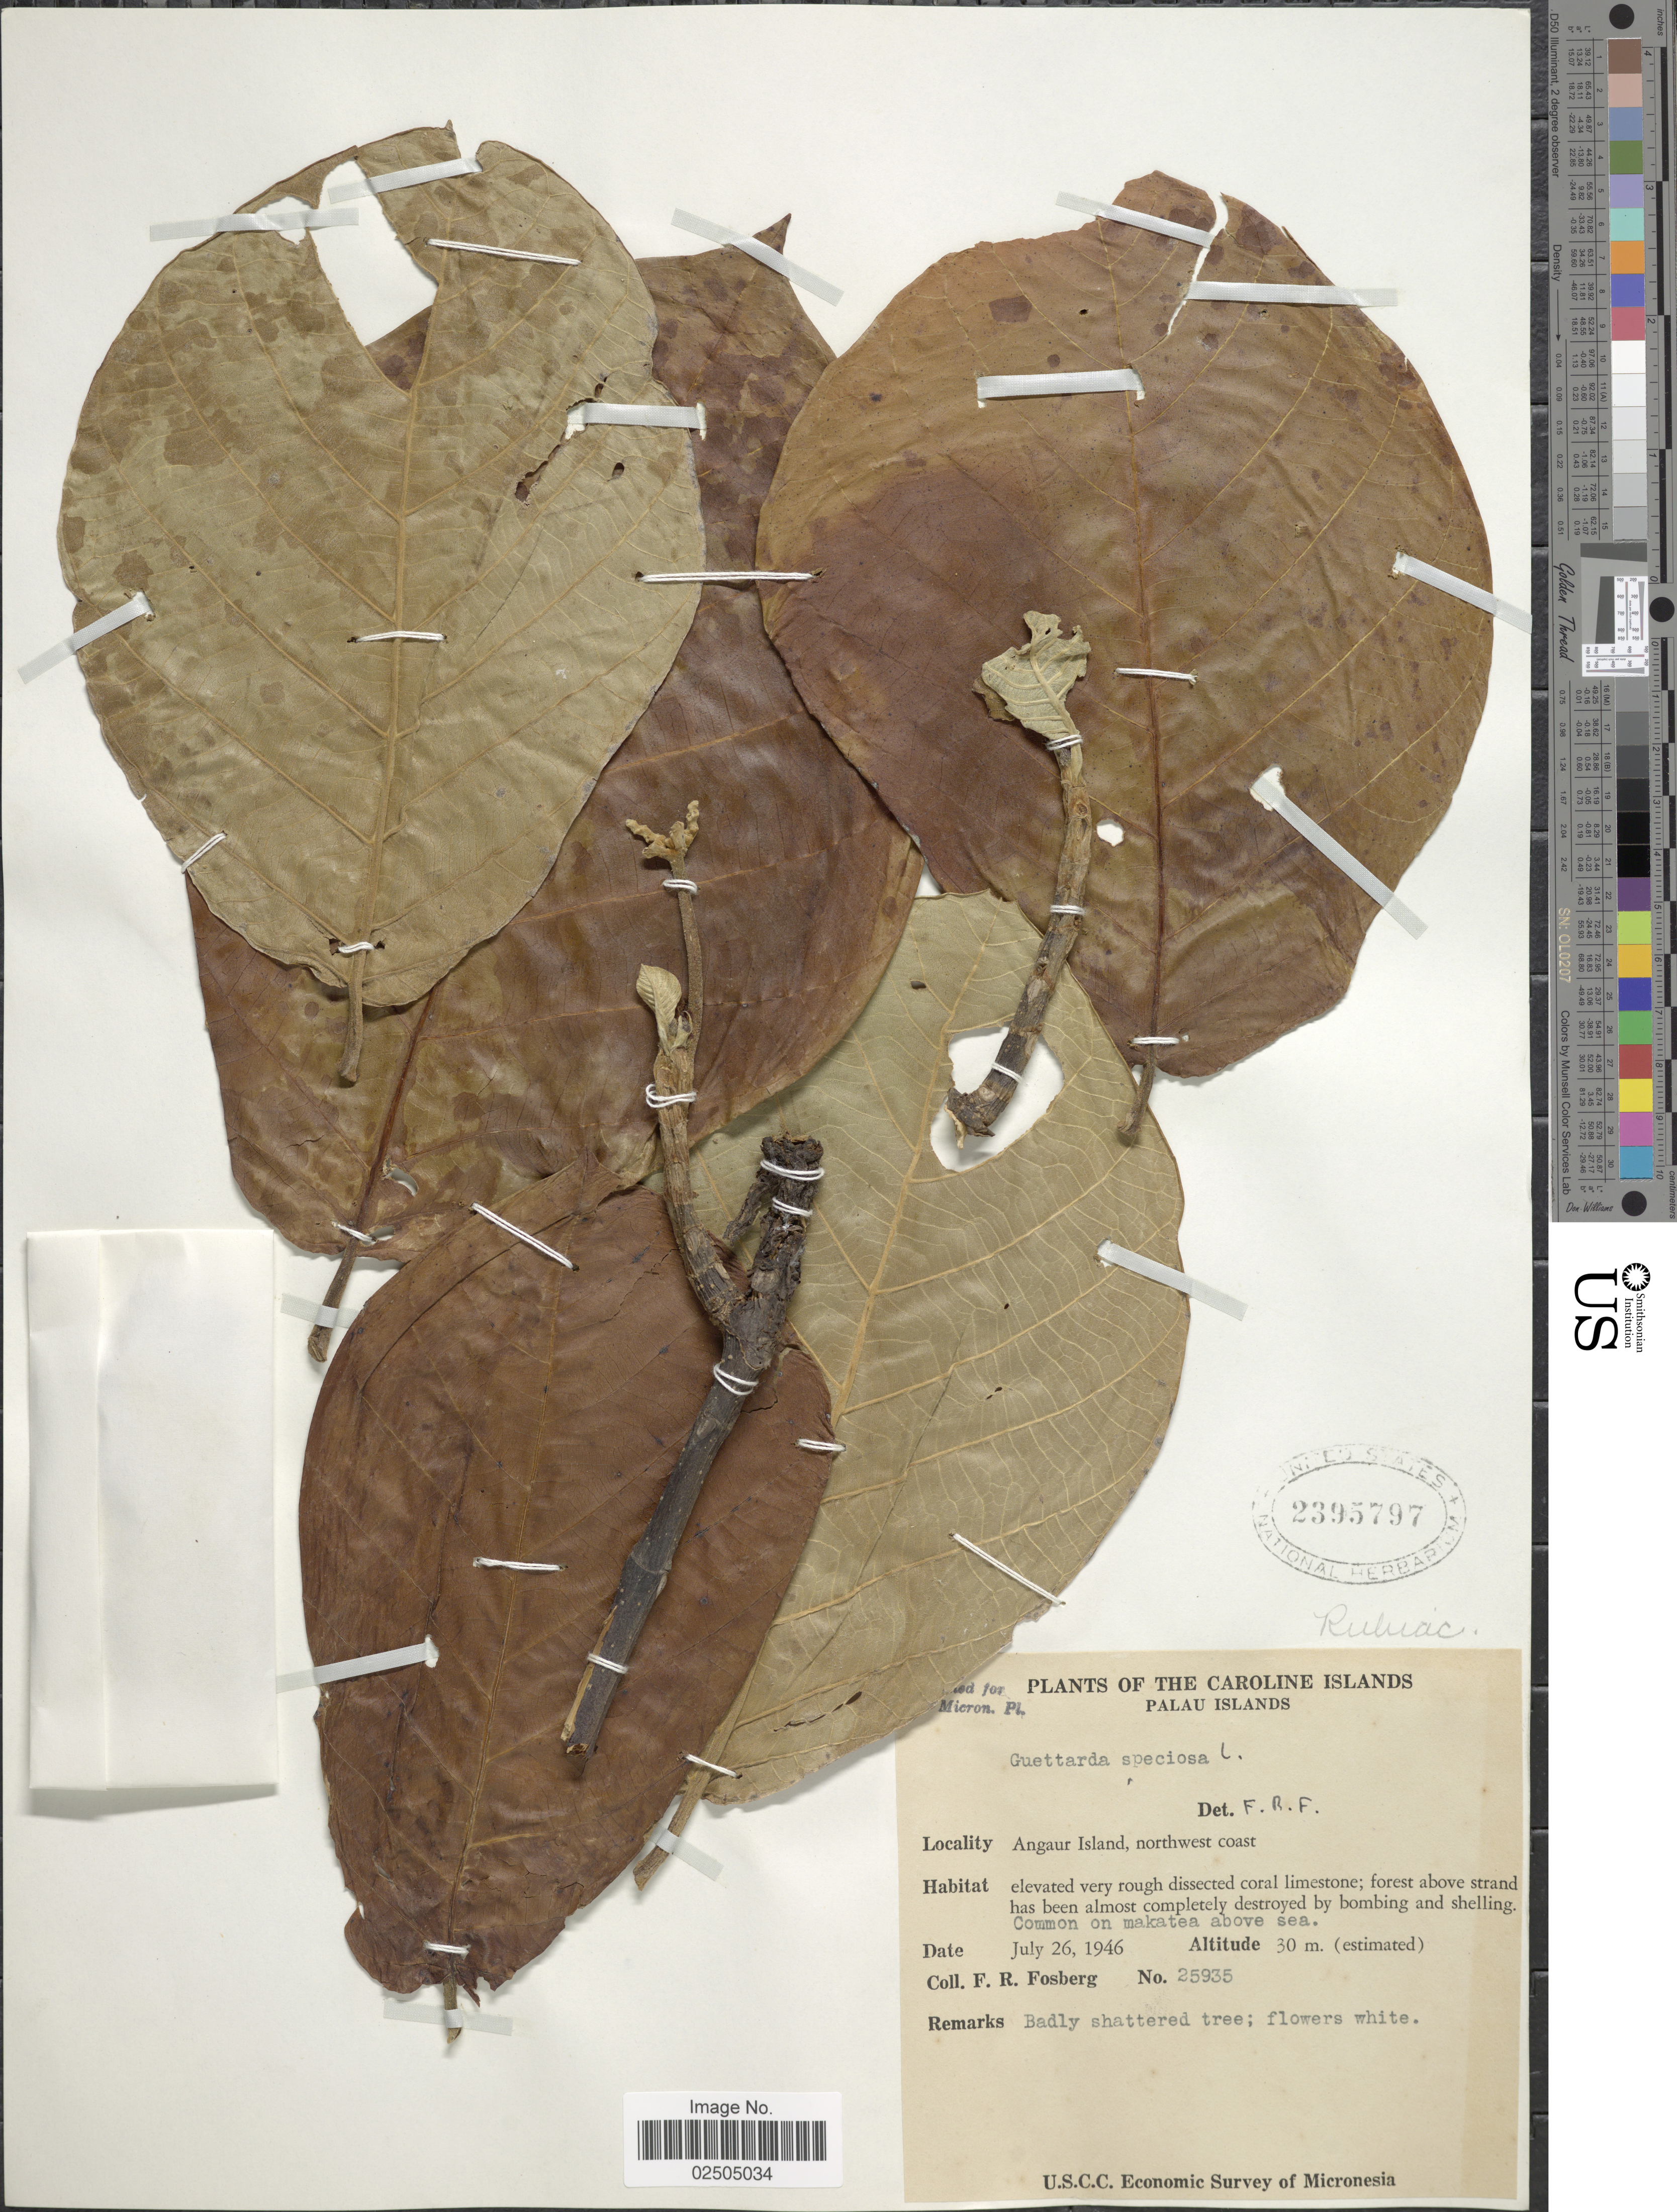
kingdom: Plantae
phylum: Tracheophyta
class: Magnoliopsida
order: Gentianales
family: Rubiaceae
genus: Guettarda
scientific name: Guettarda speciosa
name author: L.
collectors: F. R. Fosberg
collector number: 25935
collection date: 1946-07-26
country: Palau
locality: The Caroline Islands, Palau Islands, Angaur Island, northwest coast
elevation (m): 30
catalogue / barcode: US 2395797